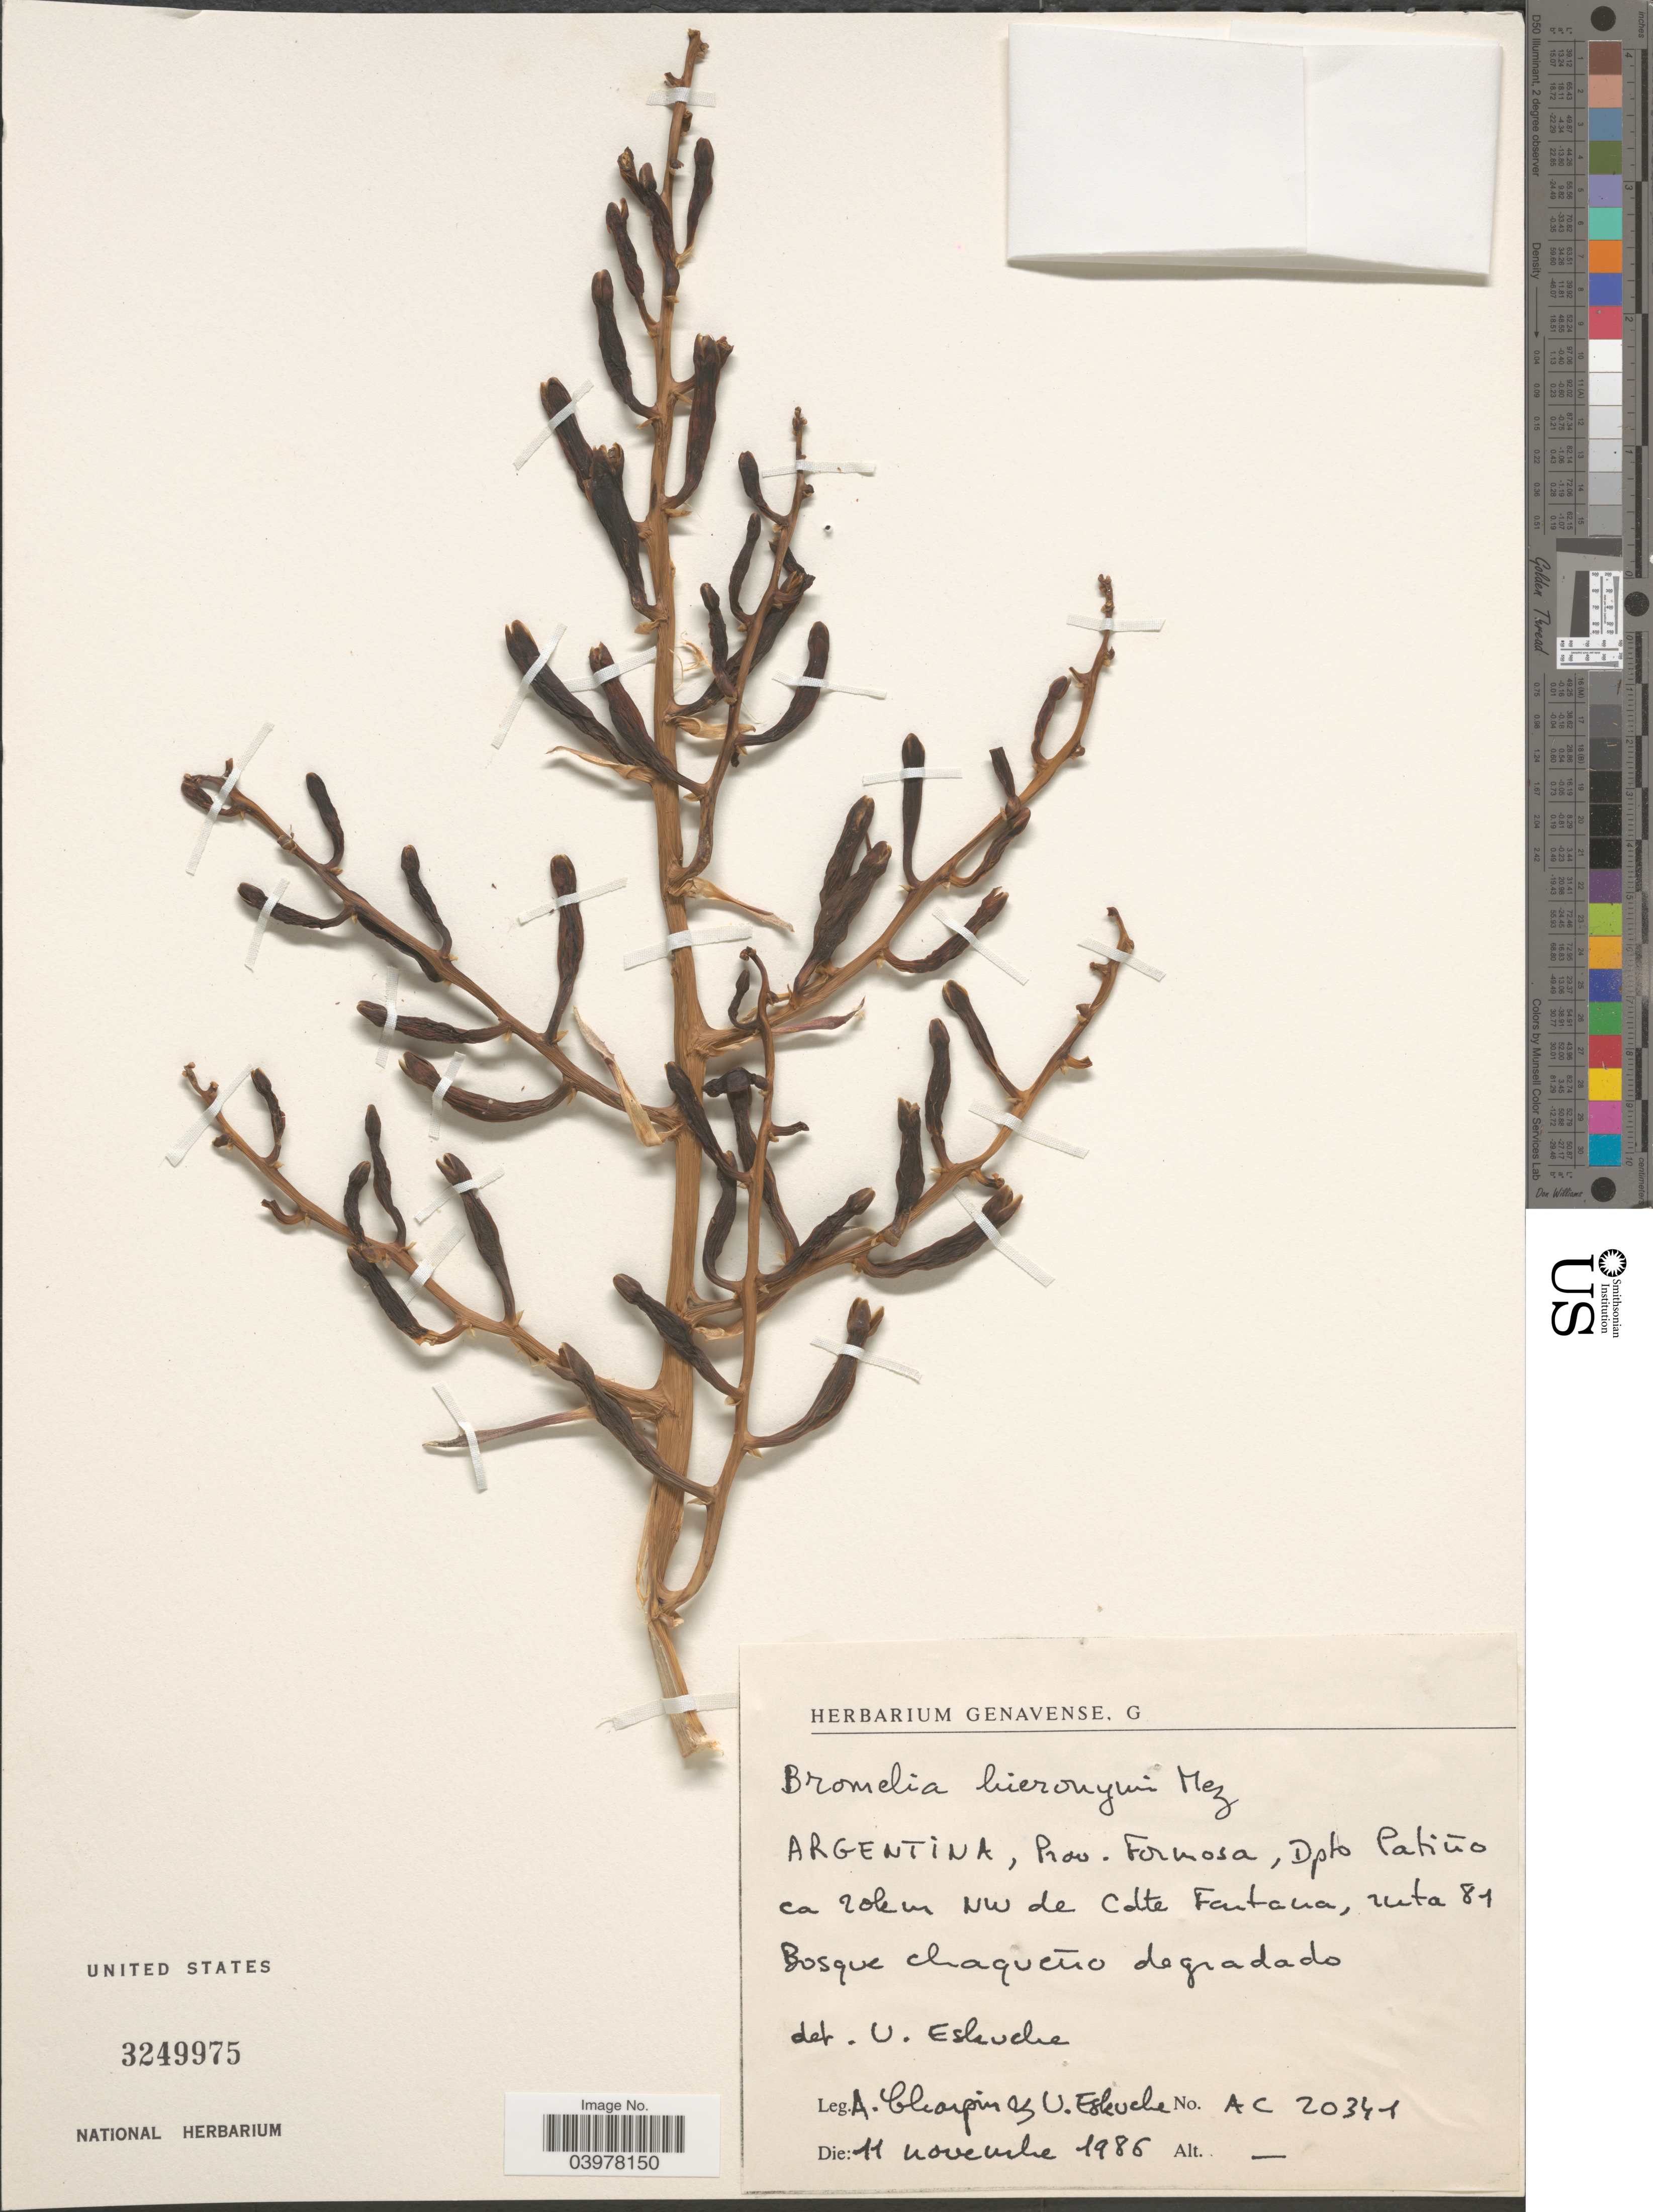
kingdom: Plantae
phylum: Tracheophyta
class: Liliopsida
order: Poales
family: Bromeliaceae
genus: Bromelia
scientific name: Bromelia hieronymi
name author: Mez in Mart.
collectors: A. Charpin & U. Eskuche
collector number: AC20341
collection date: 1986-11-11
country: Argentina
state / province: Formosa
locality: Dpto Patiño ca 20 km NW de Colte Fontana, ruta 81 Bosque Chaqueño degradado.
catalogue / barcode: US 3249975